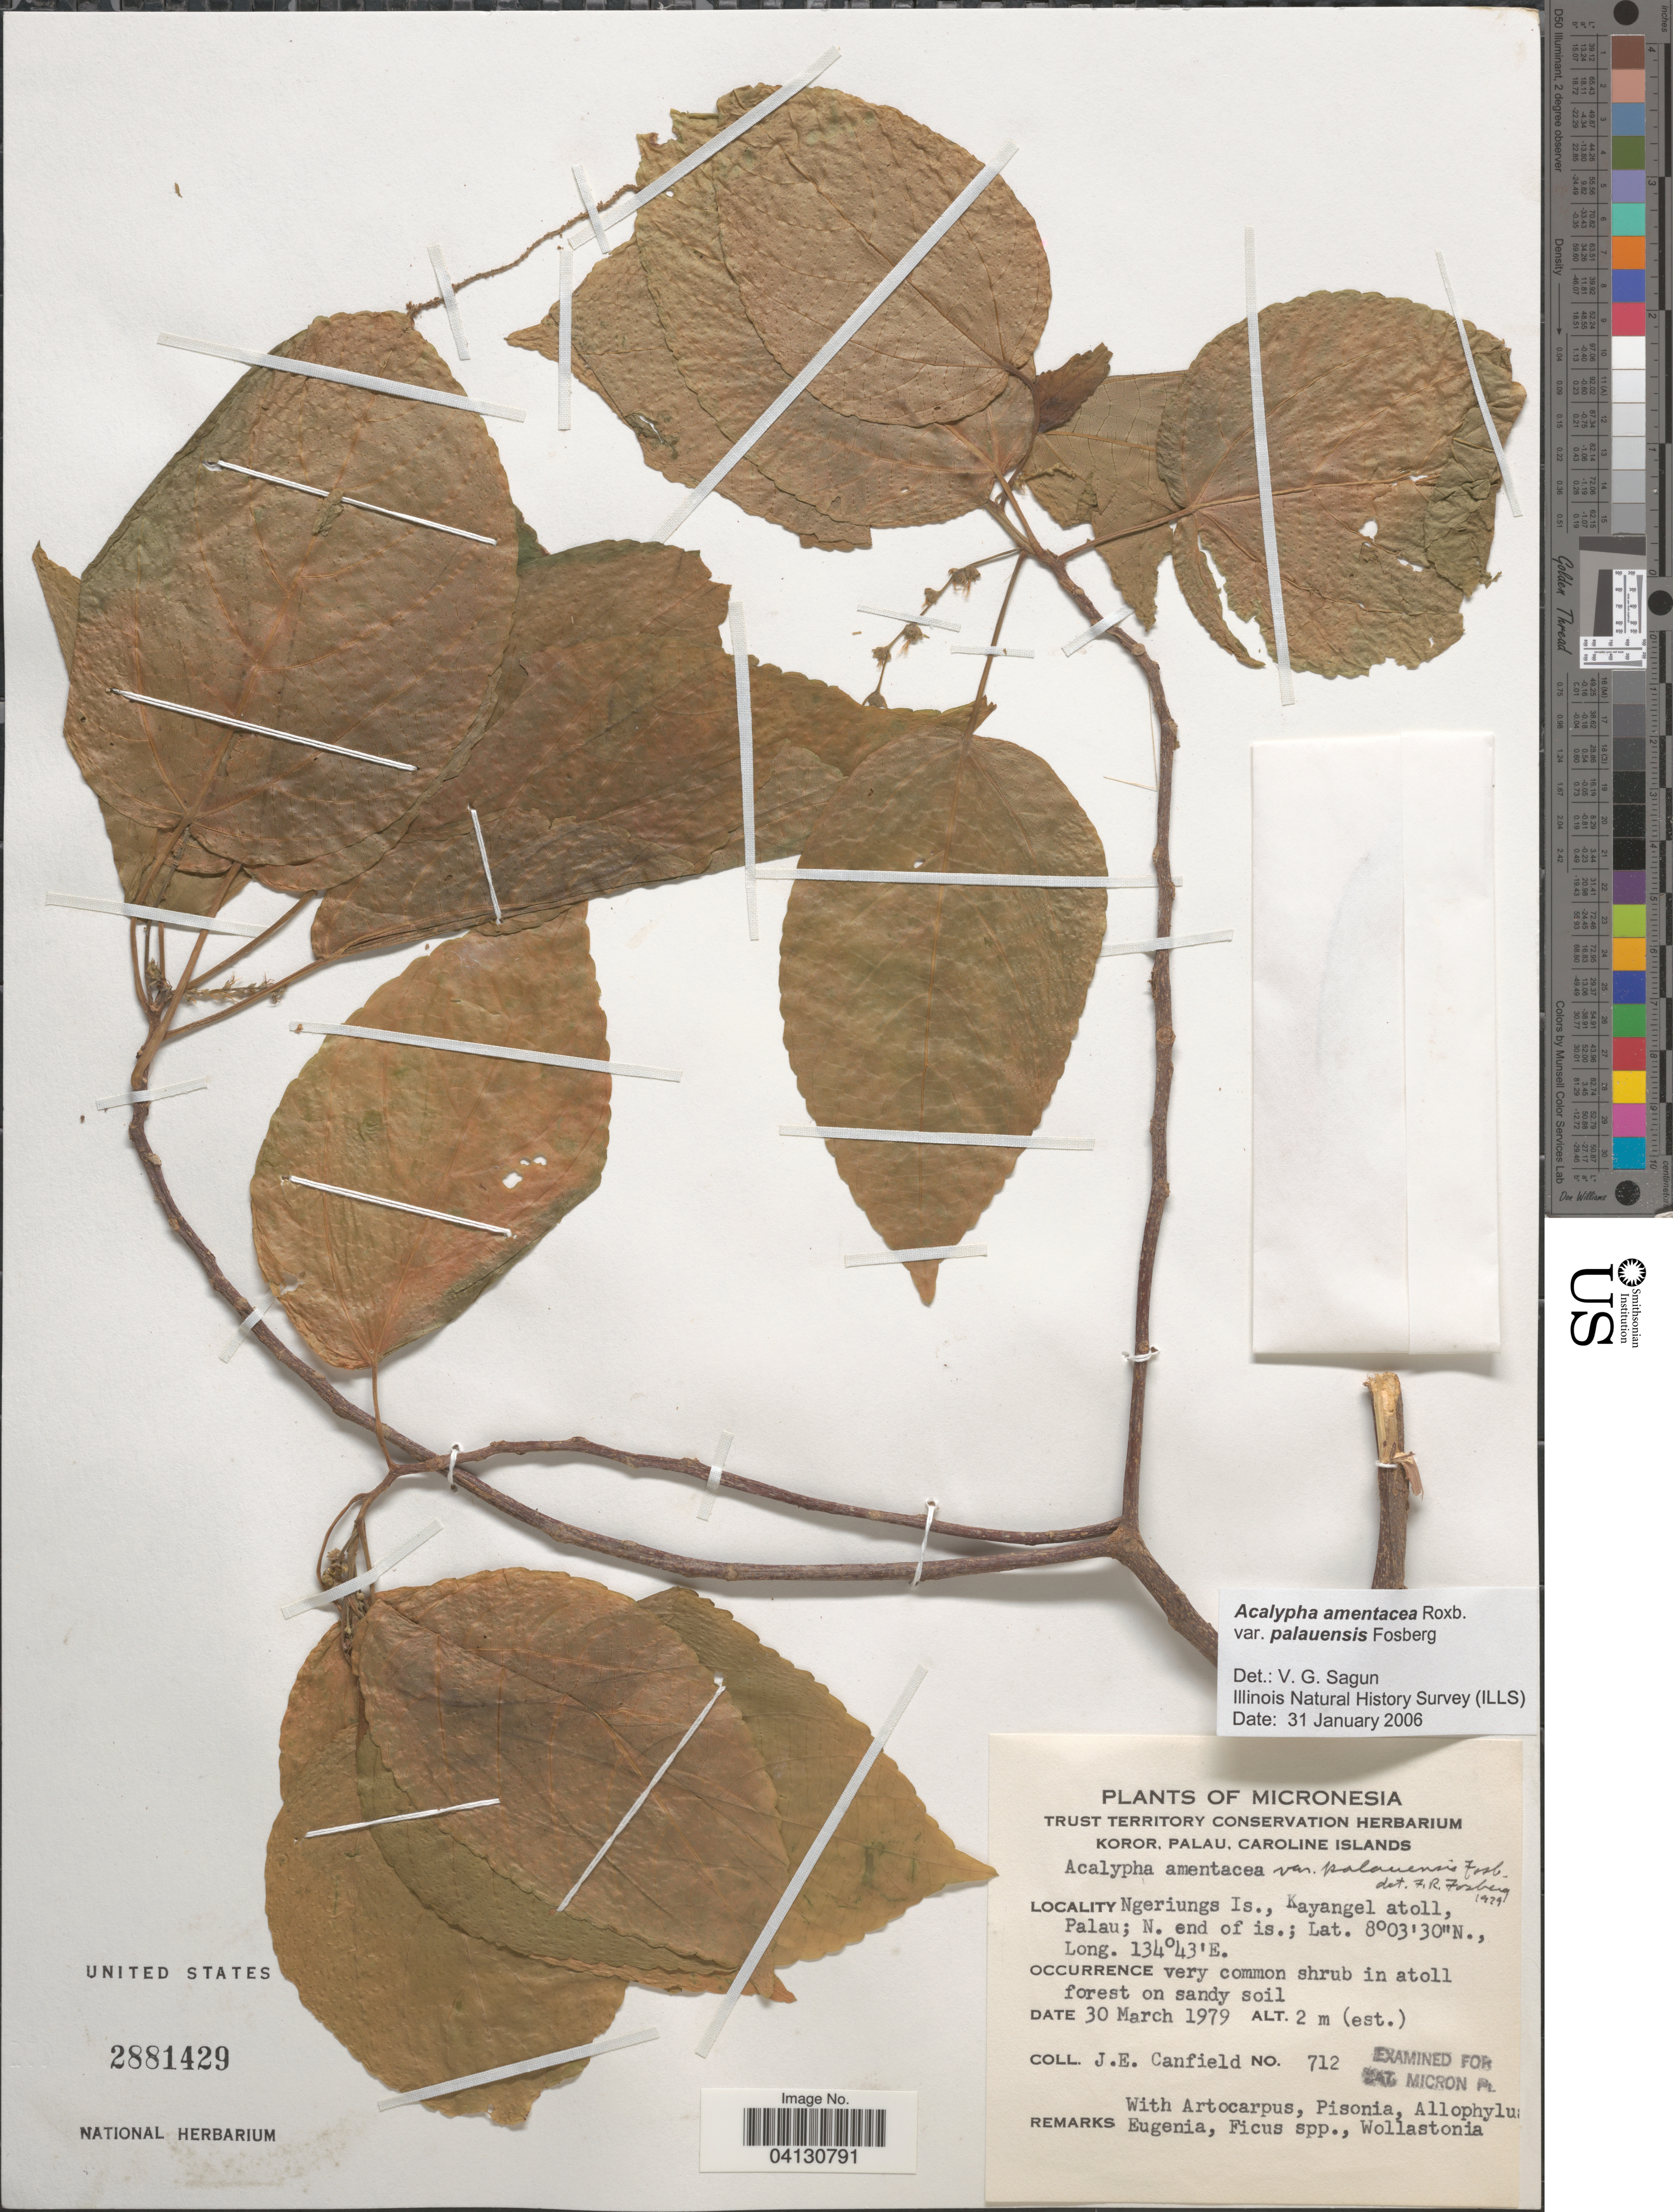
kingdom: Plantae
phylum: Tracheophyta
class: Magnoliopsida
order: Malpighiales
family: Euphorbiaceae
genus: Acalypha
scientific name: Acalypha amentacea var. palauensis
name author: Fosberg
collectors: J. E. Canfield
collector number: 712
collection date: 1979-03-30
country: Palau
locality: Micronesia. Koro, Palau, Caroline Islands. Ngeriungs Is., Kayangel atoll, Palau; N. end of is.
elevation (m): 2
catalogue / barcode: US 2881429